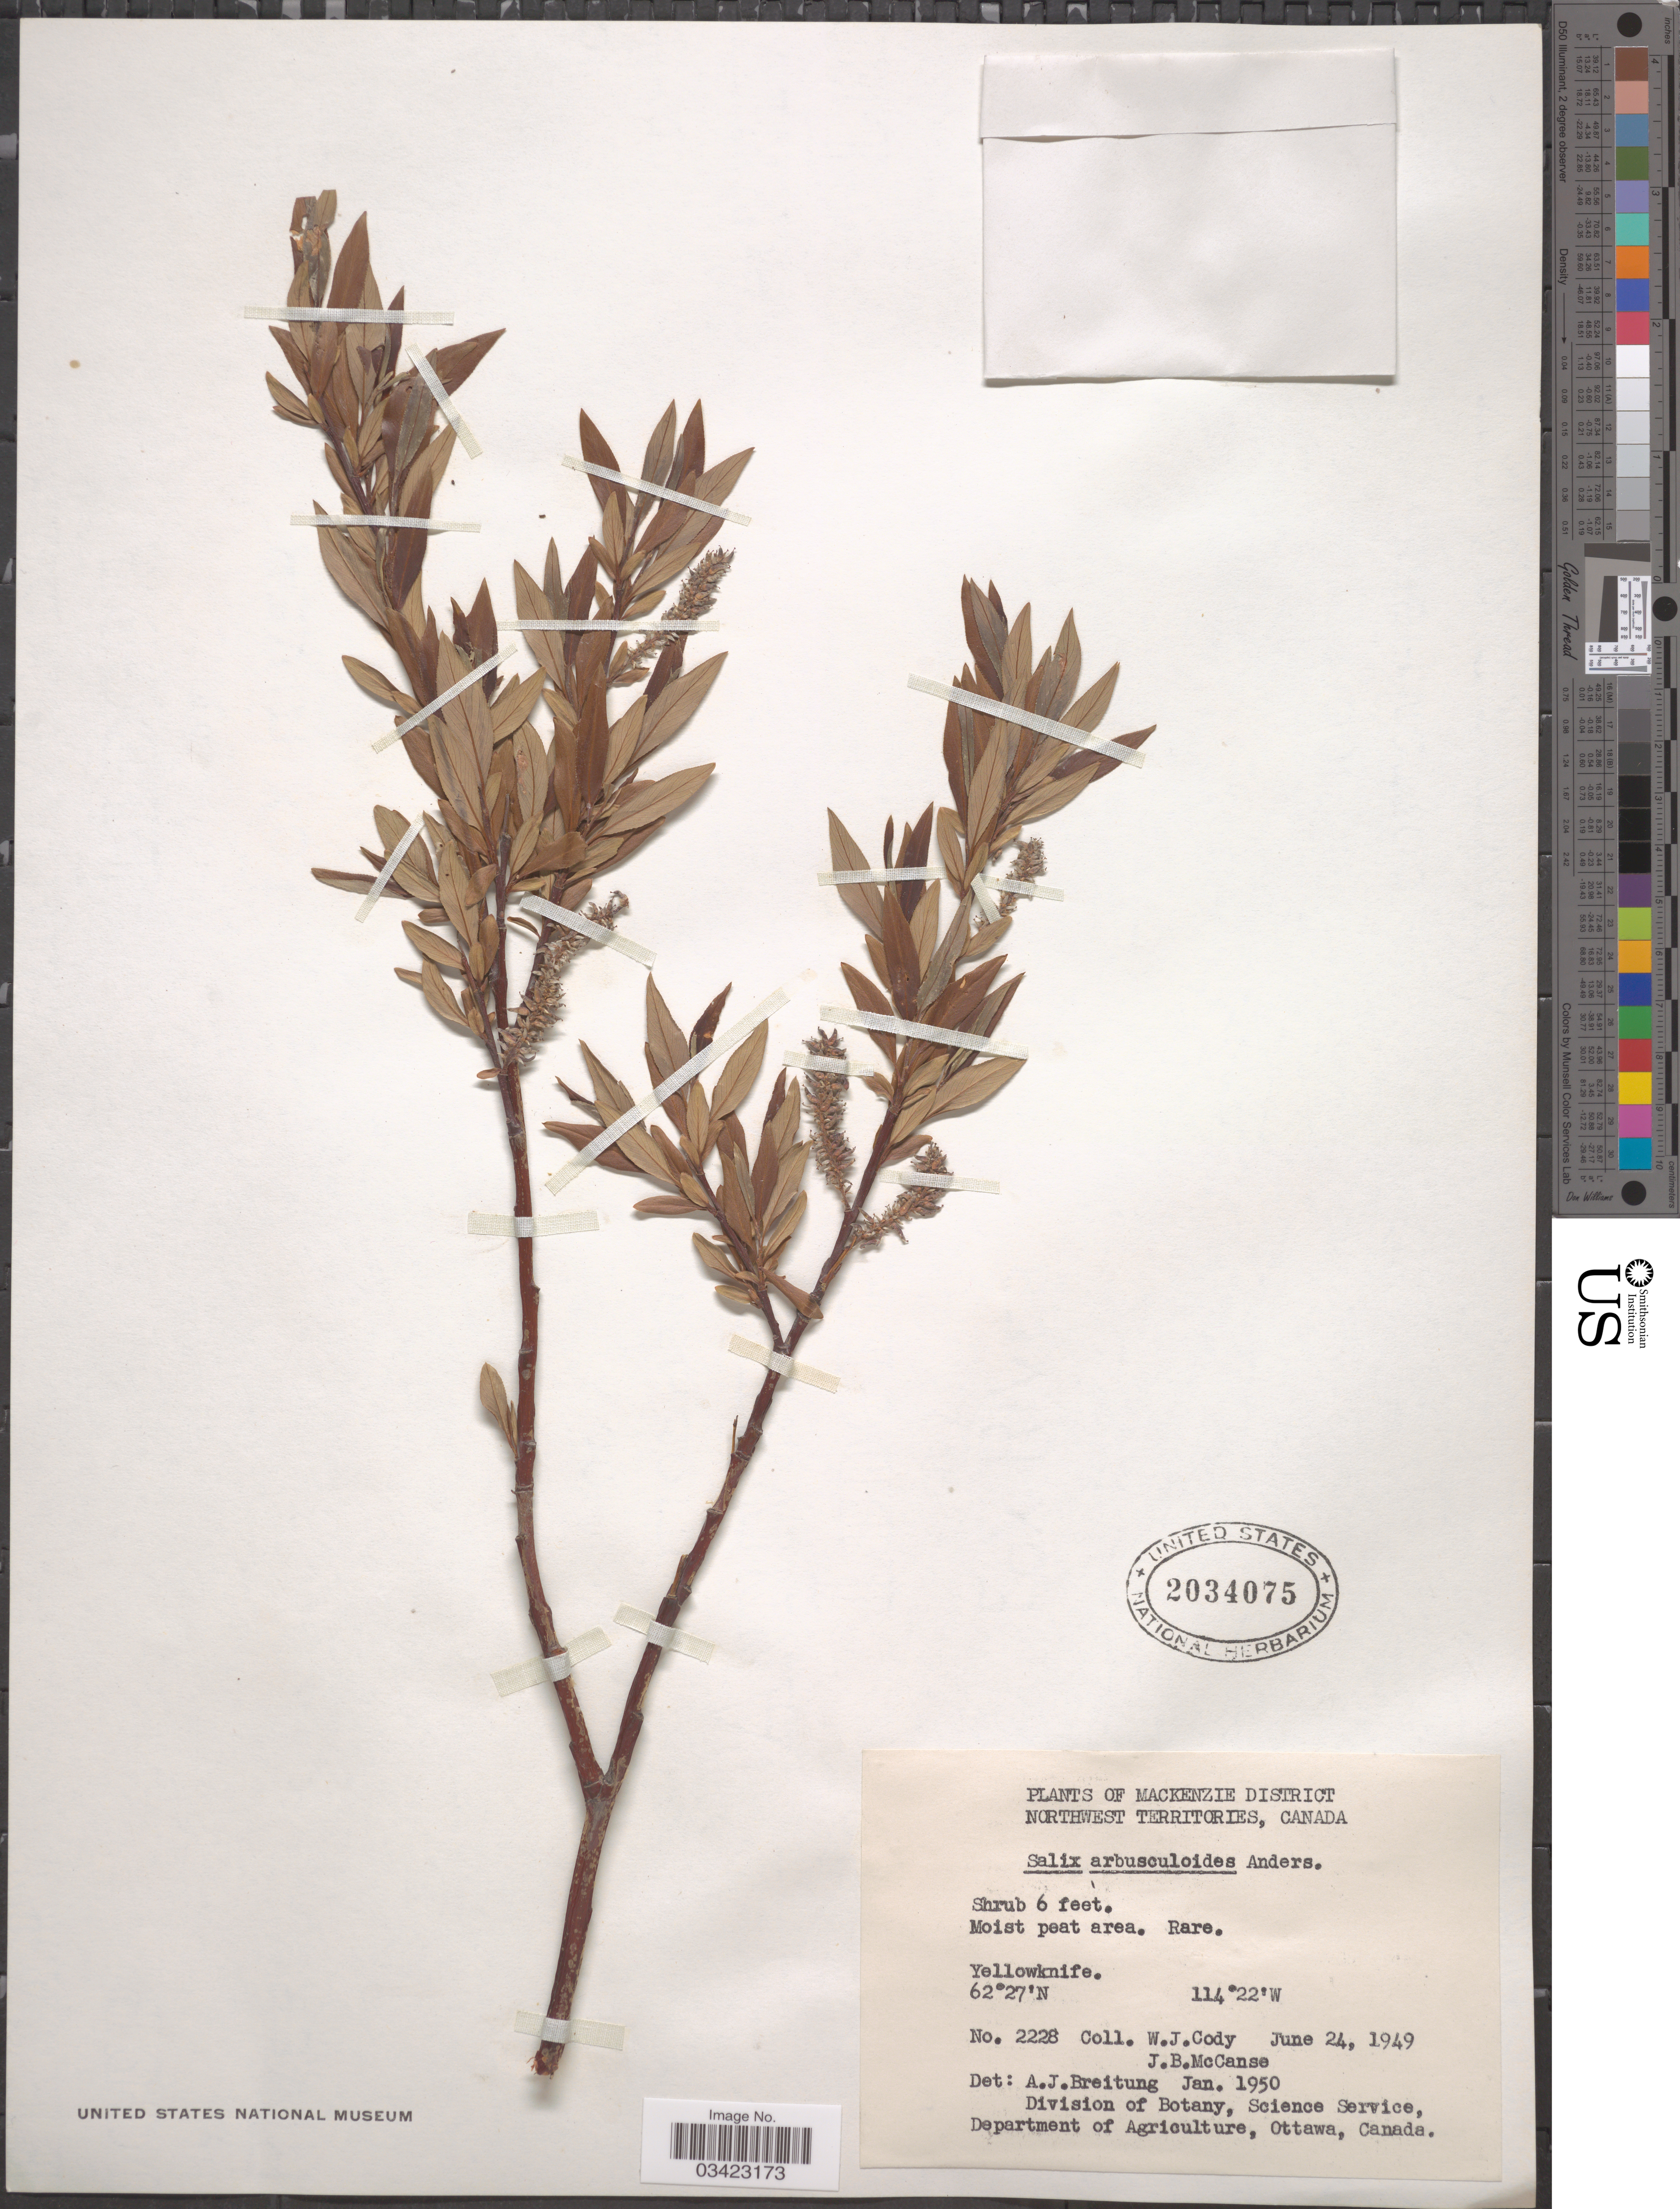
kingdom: Plantae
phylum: Tracheophyta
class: Magnoliopsida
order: Malpighiales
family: Salicaceae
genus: Salix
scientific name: Salix arbusculoides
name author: Andersson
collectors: W. Cody & J. McCanse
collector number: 2228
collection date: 1949-06-24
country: Canada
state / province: Northwest Territories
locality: Mackenzie District. Yellowknife.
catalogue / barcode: US 2034075